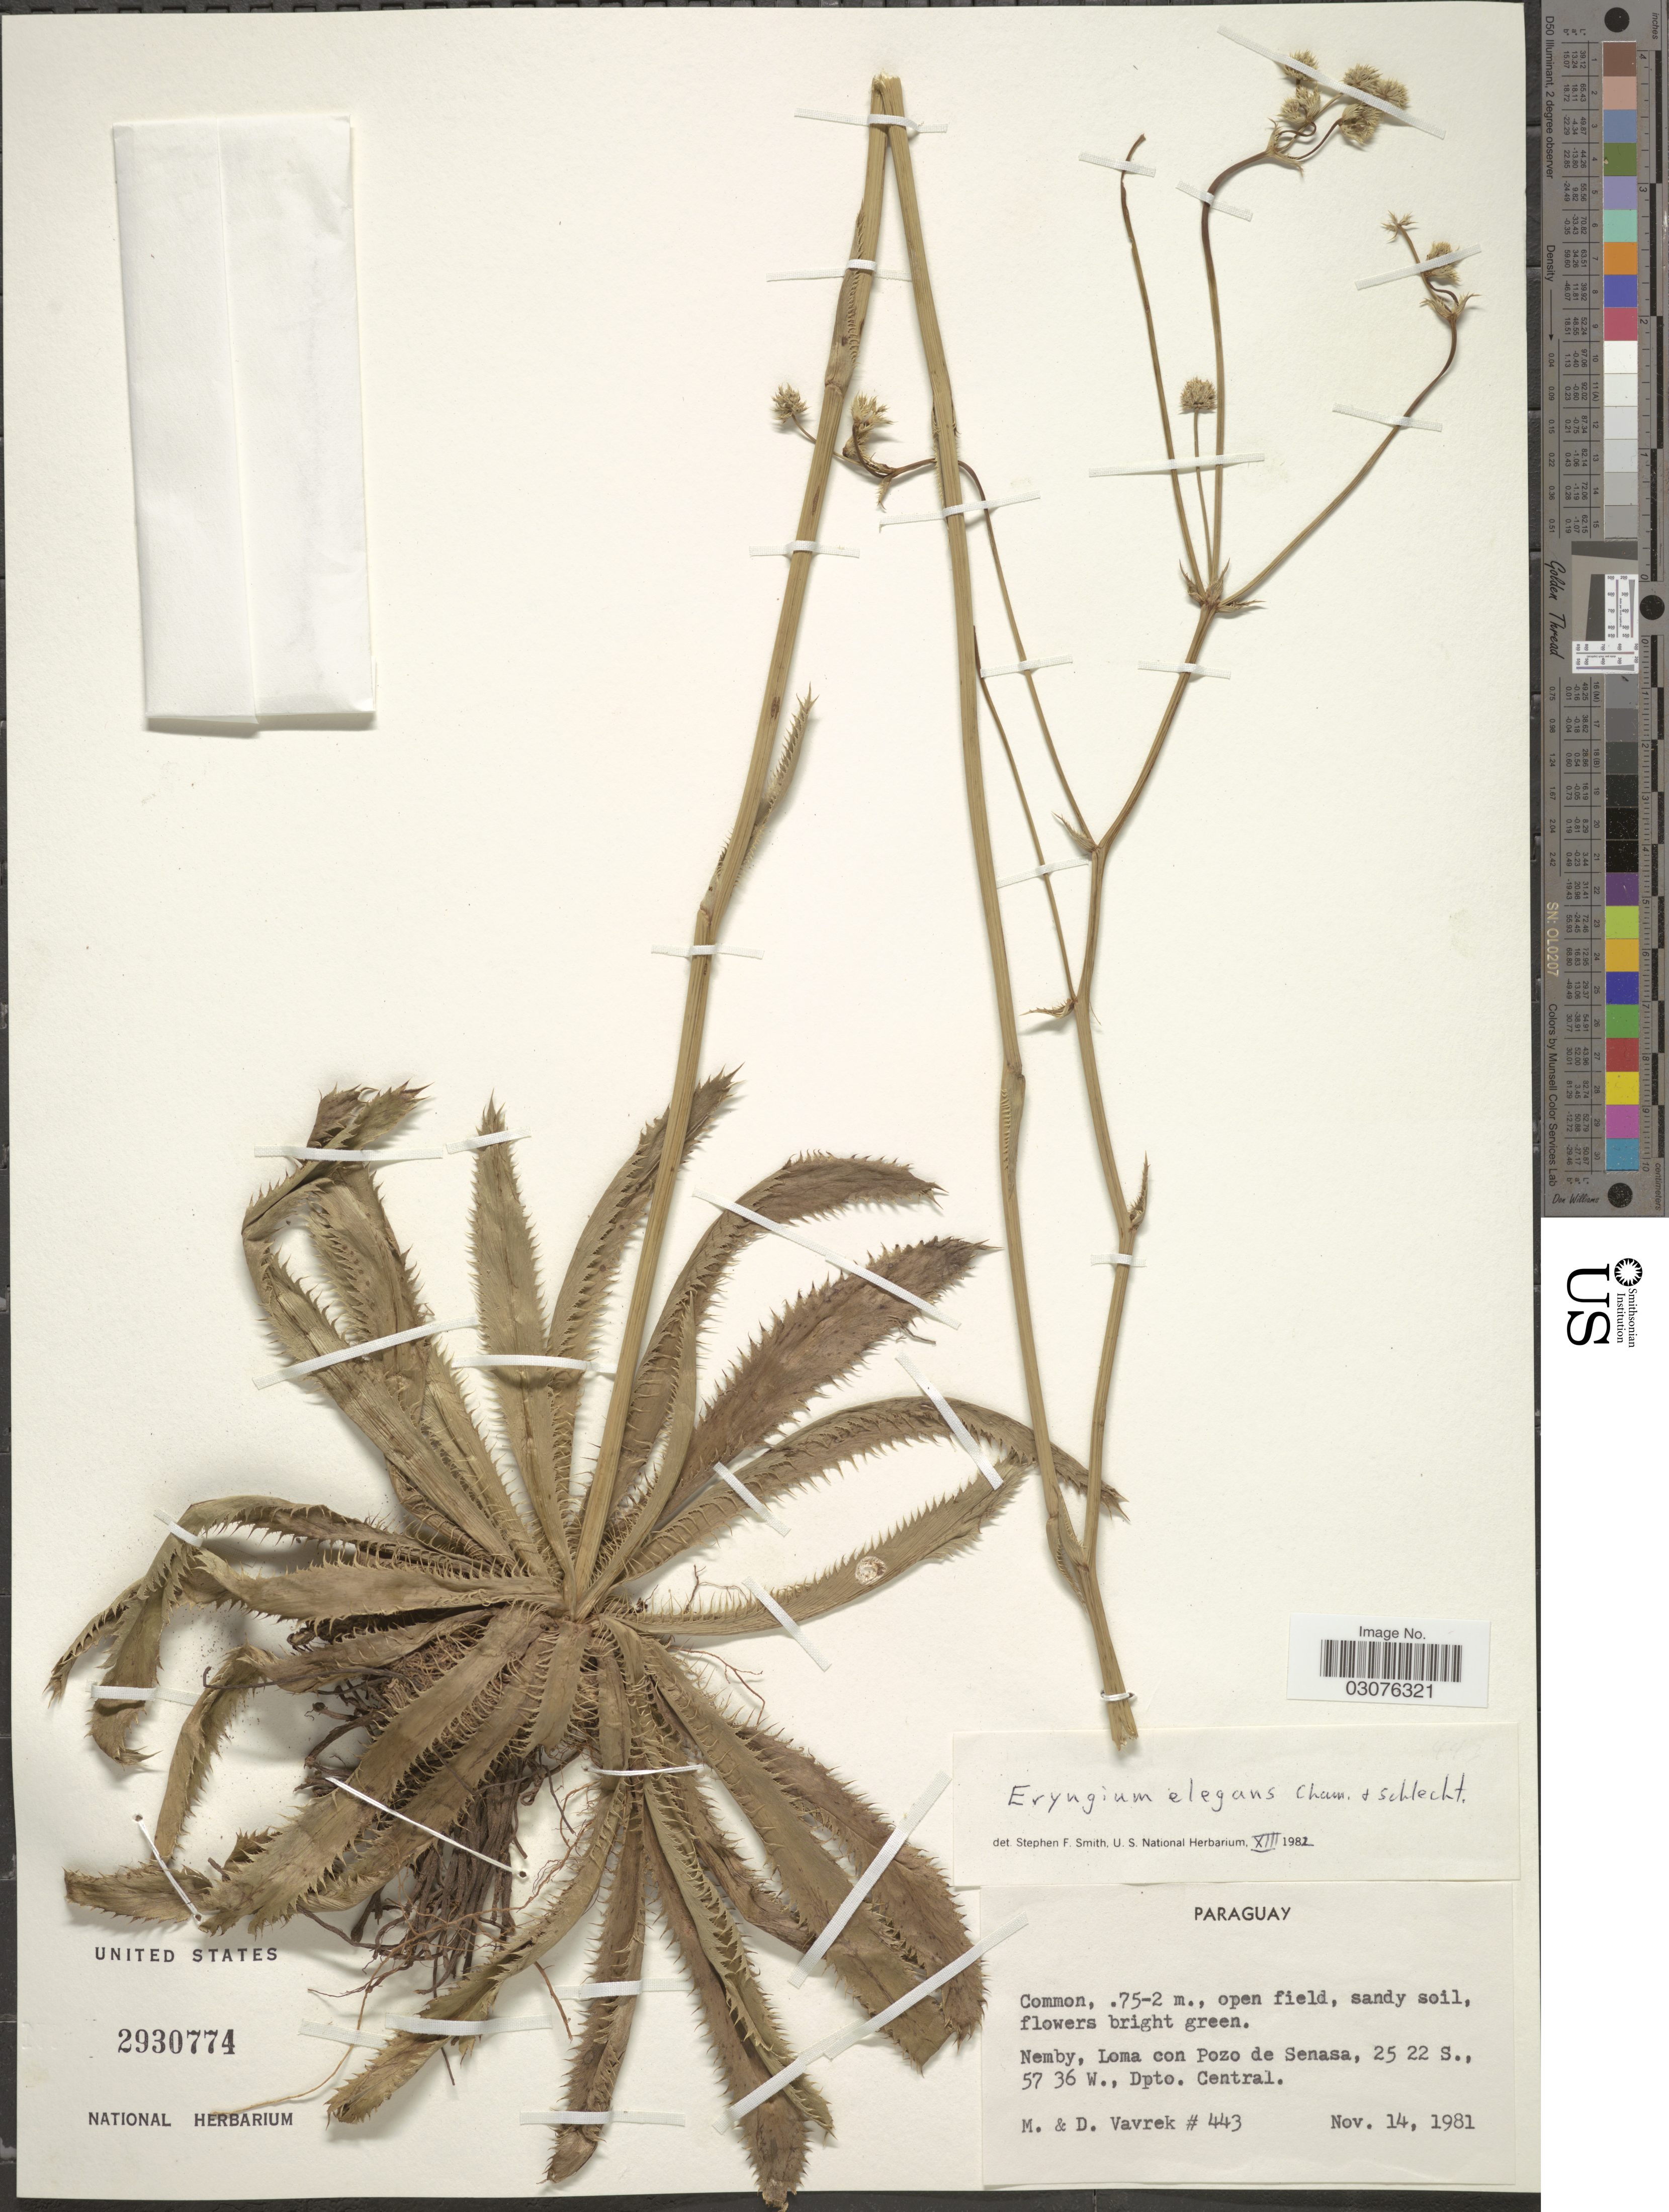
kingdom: Plantae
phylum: Tracheophyta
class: Magnoliopsida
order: Apiales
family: Apiaceae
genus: Eryngium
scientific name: Eryngium elegans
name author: Cham. ex Schltdl.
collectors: M. Vavrek & D. Vavrek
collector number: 443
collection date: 1981-11-14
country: Paraguay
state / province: Central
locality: Nemby, loma con Pozo de Senasa, Dpto. Central.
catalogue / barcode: US 2930774